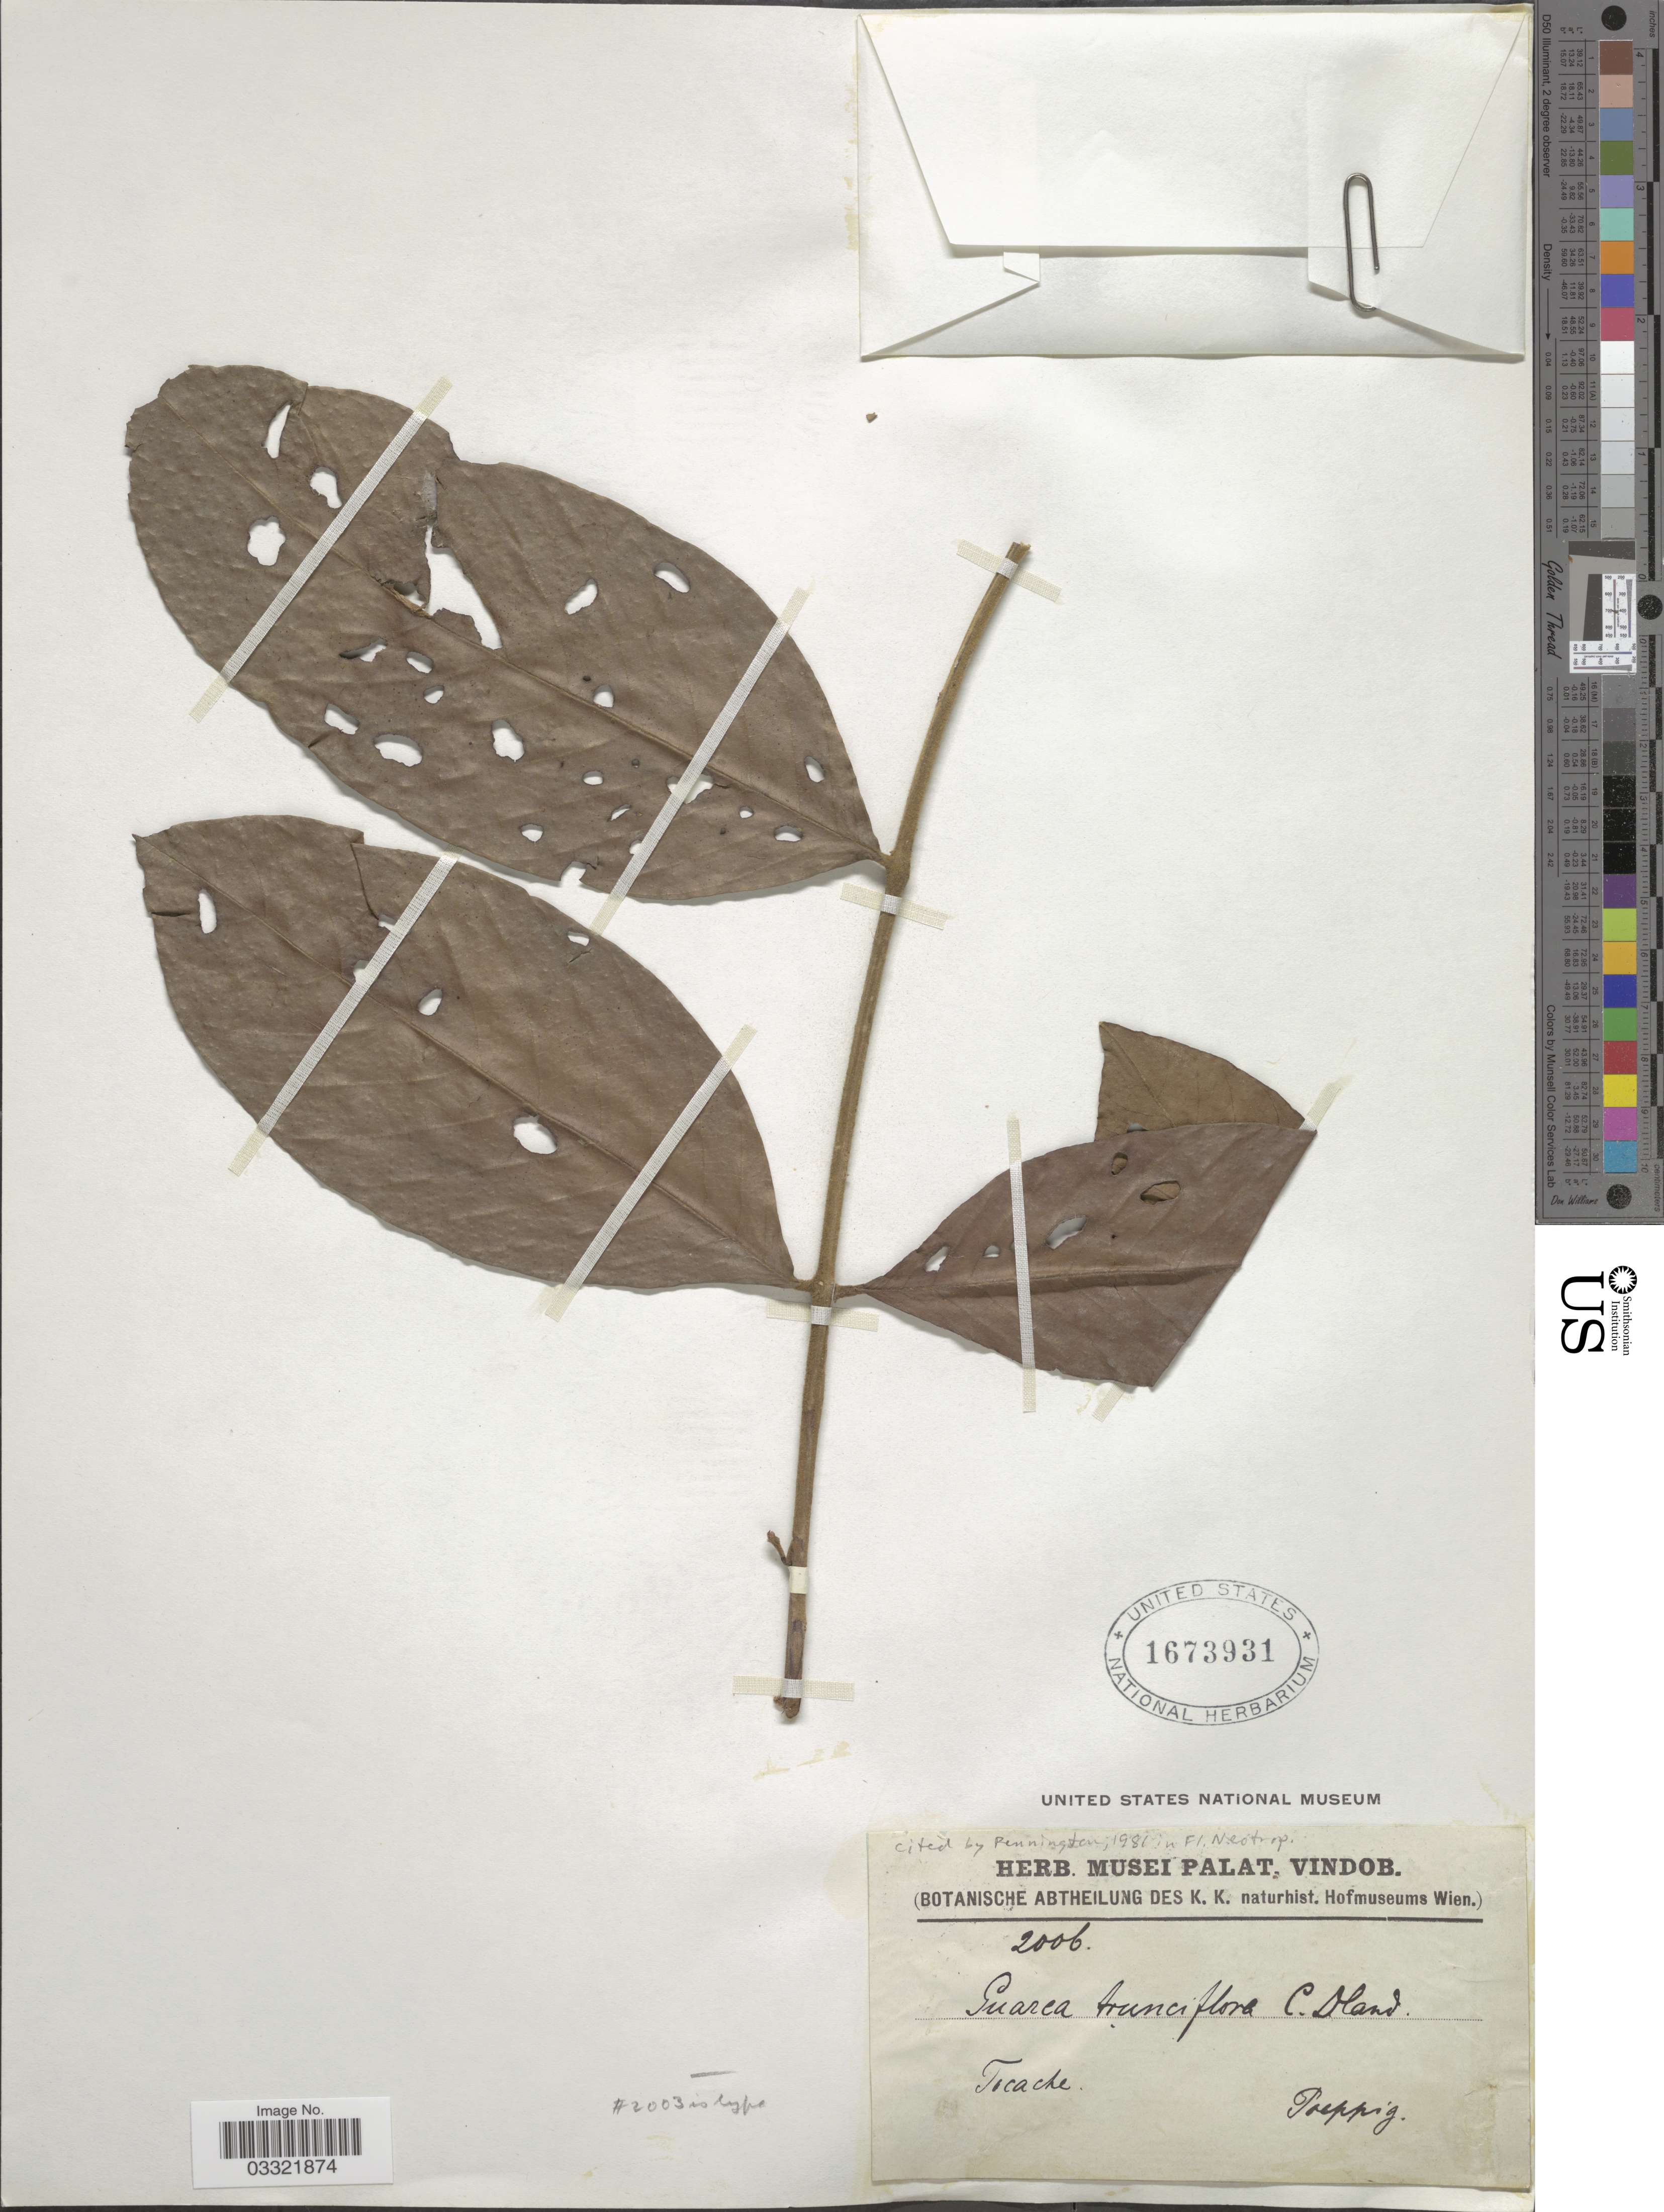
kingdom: Plantae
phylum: Tracheophyta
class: Magnoliopsida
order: Sapindales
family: Meliaceae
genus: Guarea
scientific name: Guarea trunciflora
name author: C. DC.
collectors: Poeppig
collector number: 2006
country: Peru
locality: Tocache.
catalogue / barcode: US 1673931